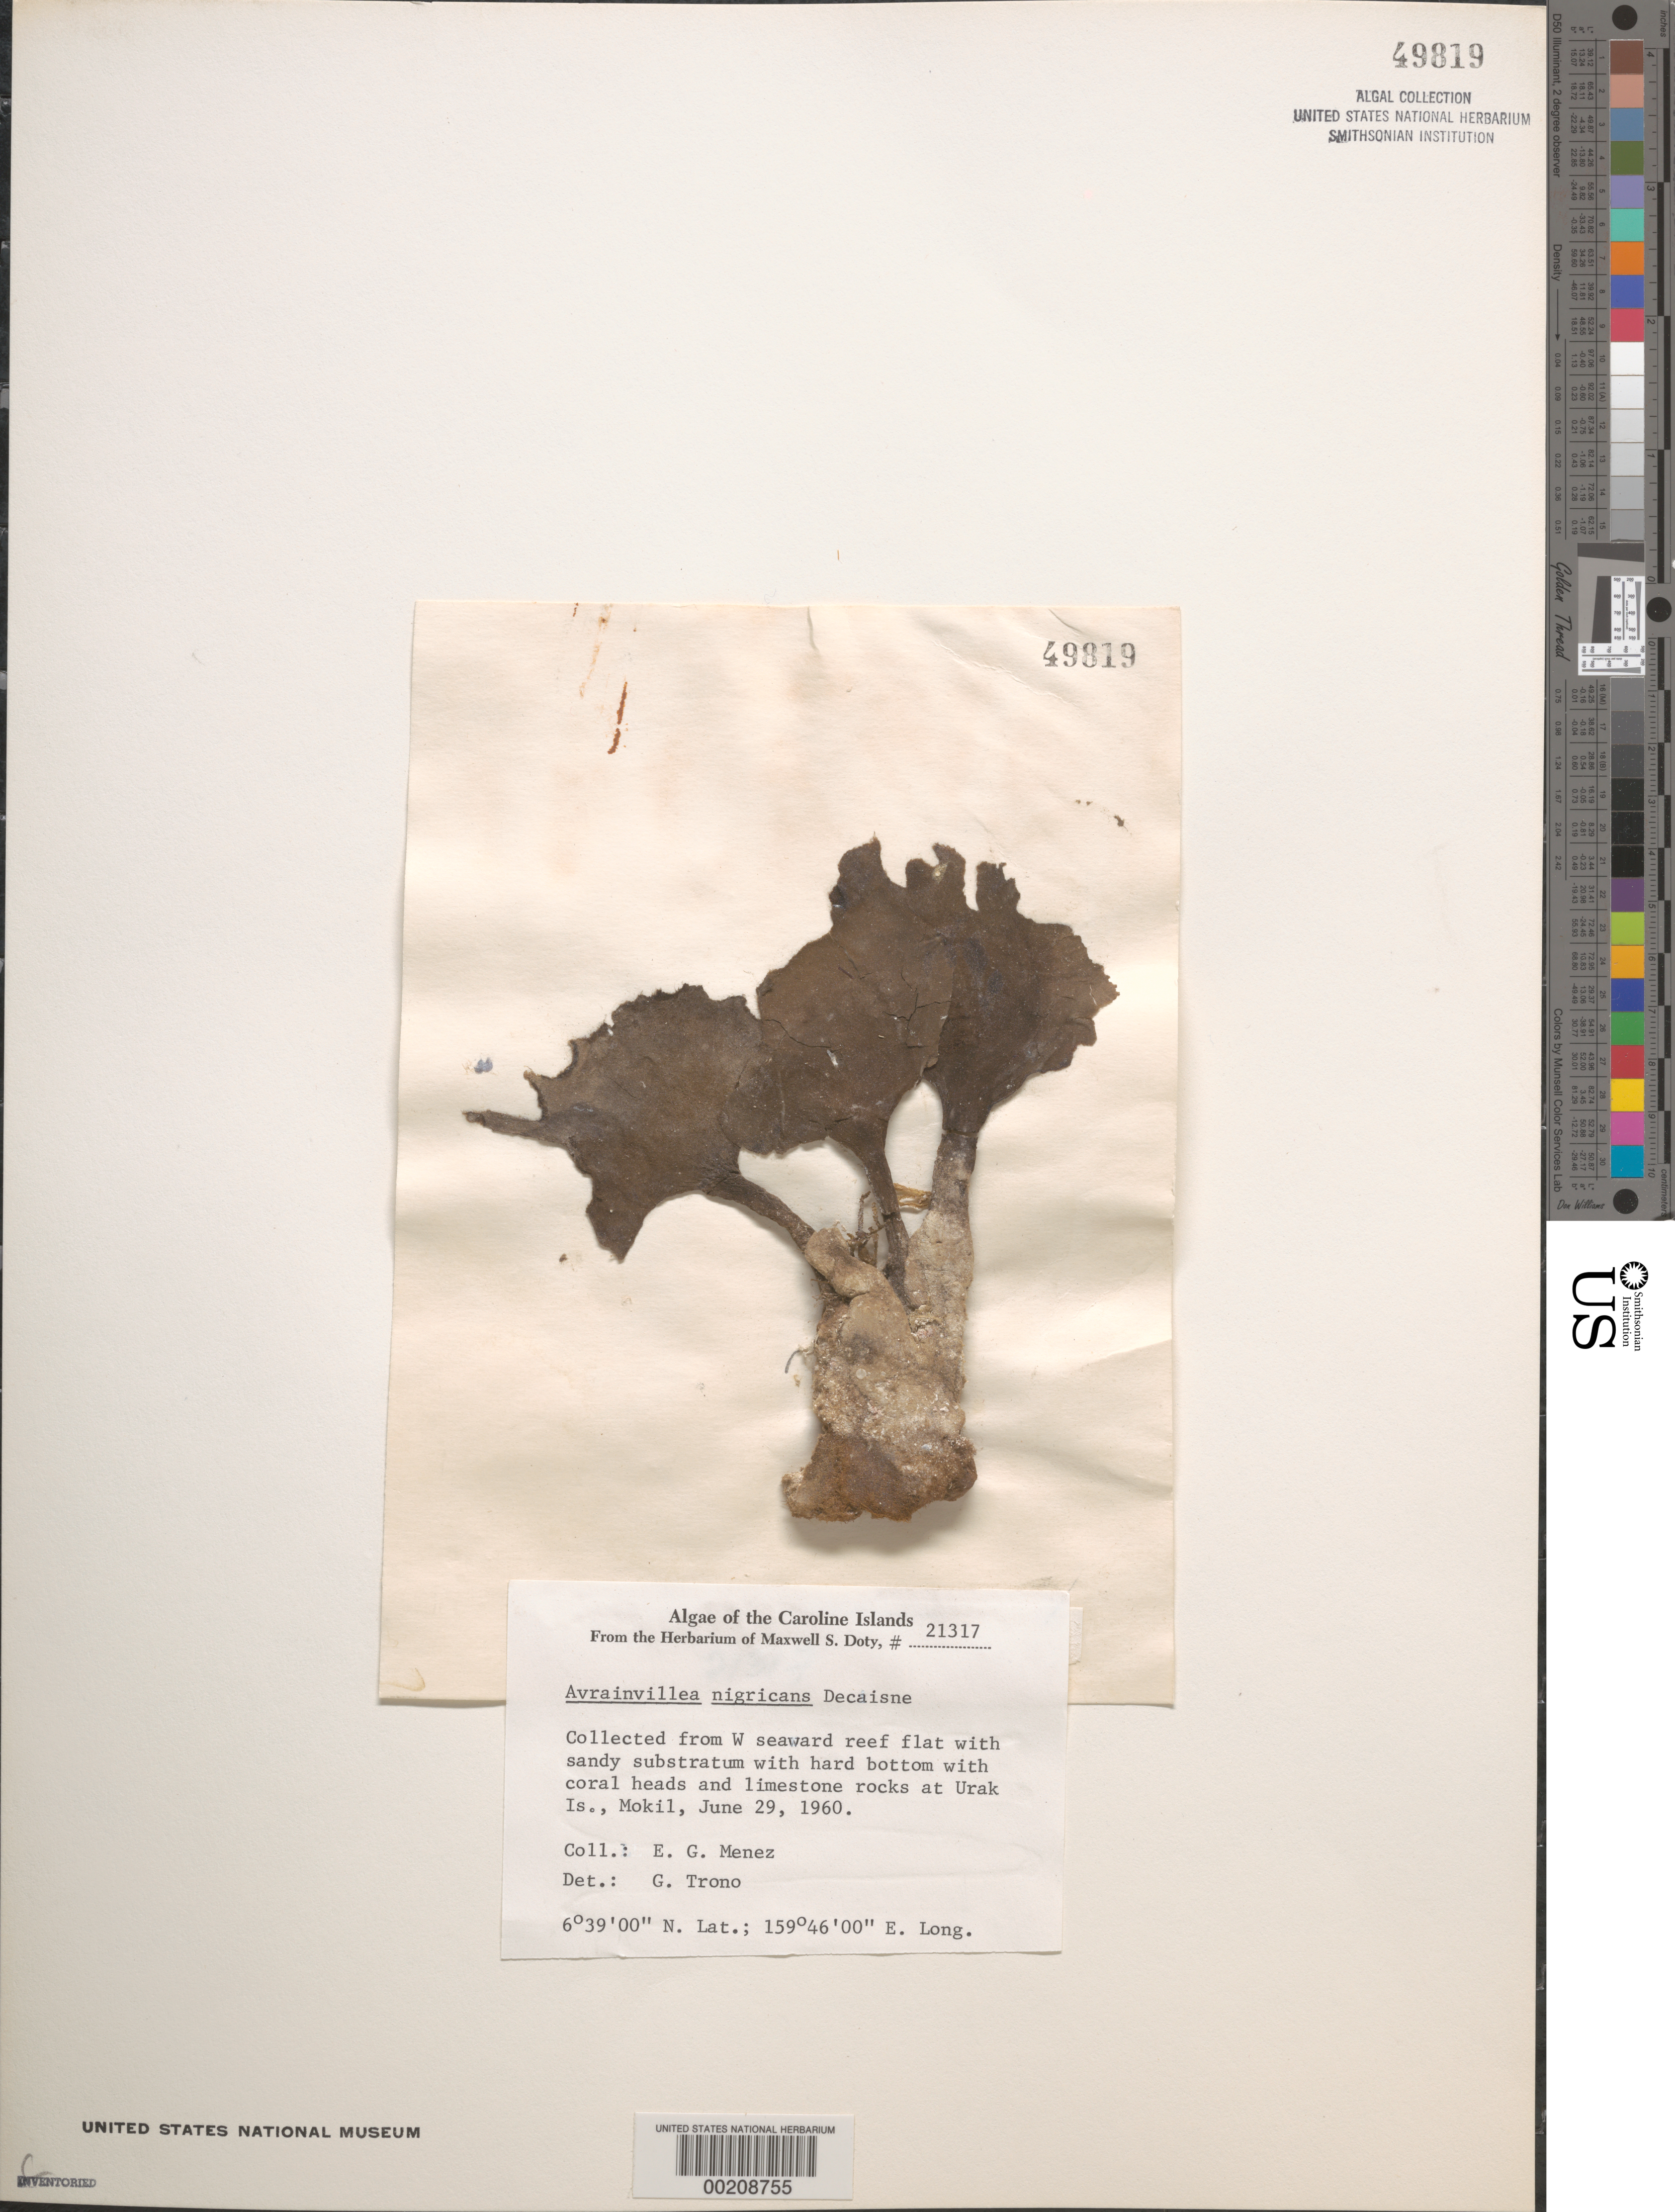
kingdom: Plantae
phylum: Chlorophyta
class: Ulvophyceae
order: Bryopsidales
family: Dichotomosiphonaceae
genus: Avrainvillea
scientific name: Avrainvillea nigricans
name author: Decne.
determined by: Trono, Gavino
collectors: Meñez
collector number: MSD 21317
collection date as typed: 29 Jun 1960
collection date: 1960-06-29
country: Micronesia, Federated States of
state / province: Pohnpei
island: Mwokil (Mokil) Atoll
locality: Urak Islet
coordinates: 6 39' 00" N, 159 46' 00" E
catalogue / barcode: US 49819